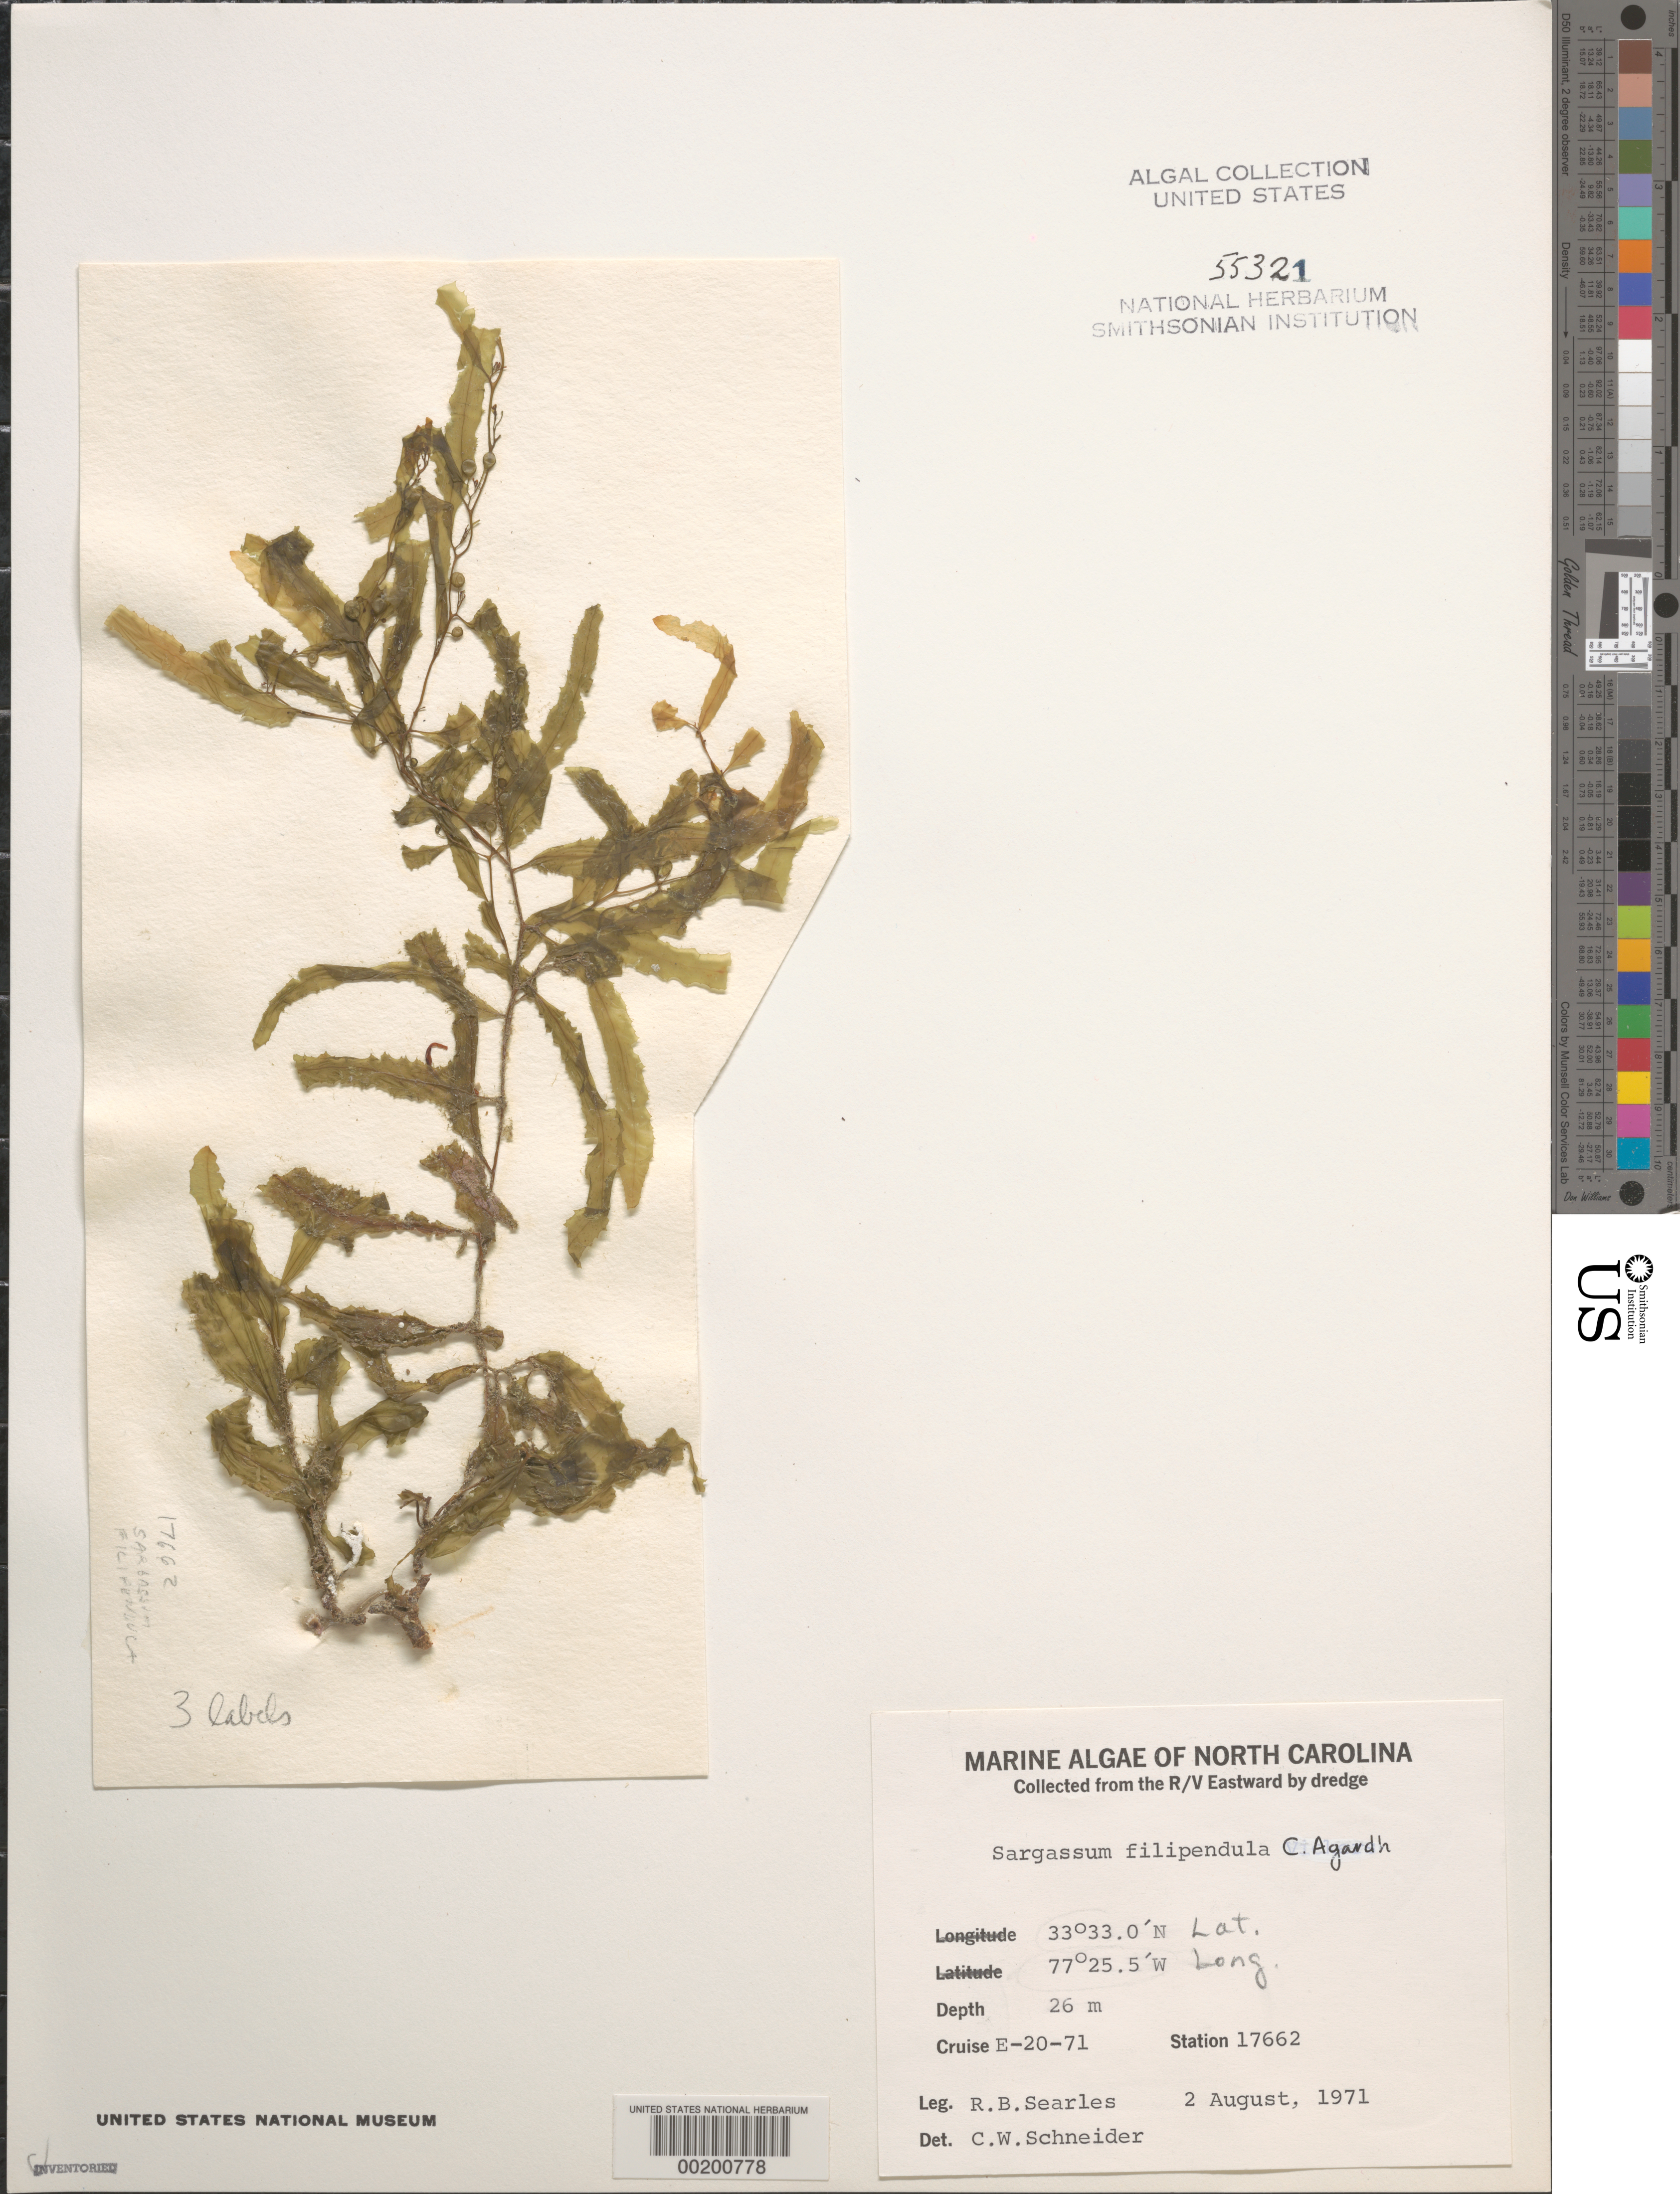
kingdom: Chromista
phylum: Ochrophyta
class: Phaeophyceae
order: Fucales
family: Sargassaceae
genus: Sargassum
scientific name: Sargassum filipendula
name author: C. Agardh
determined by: Schneider, C. W.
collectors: R. Searles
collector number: Station 17662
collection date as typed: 02 Aug 1971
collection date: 1971-08-02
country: United States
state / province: North Carolina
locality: Atlantic Ocean off Cape Fear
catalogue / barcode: US 55321